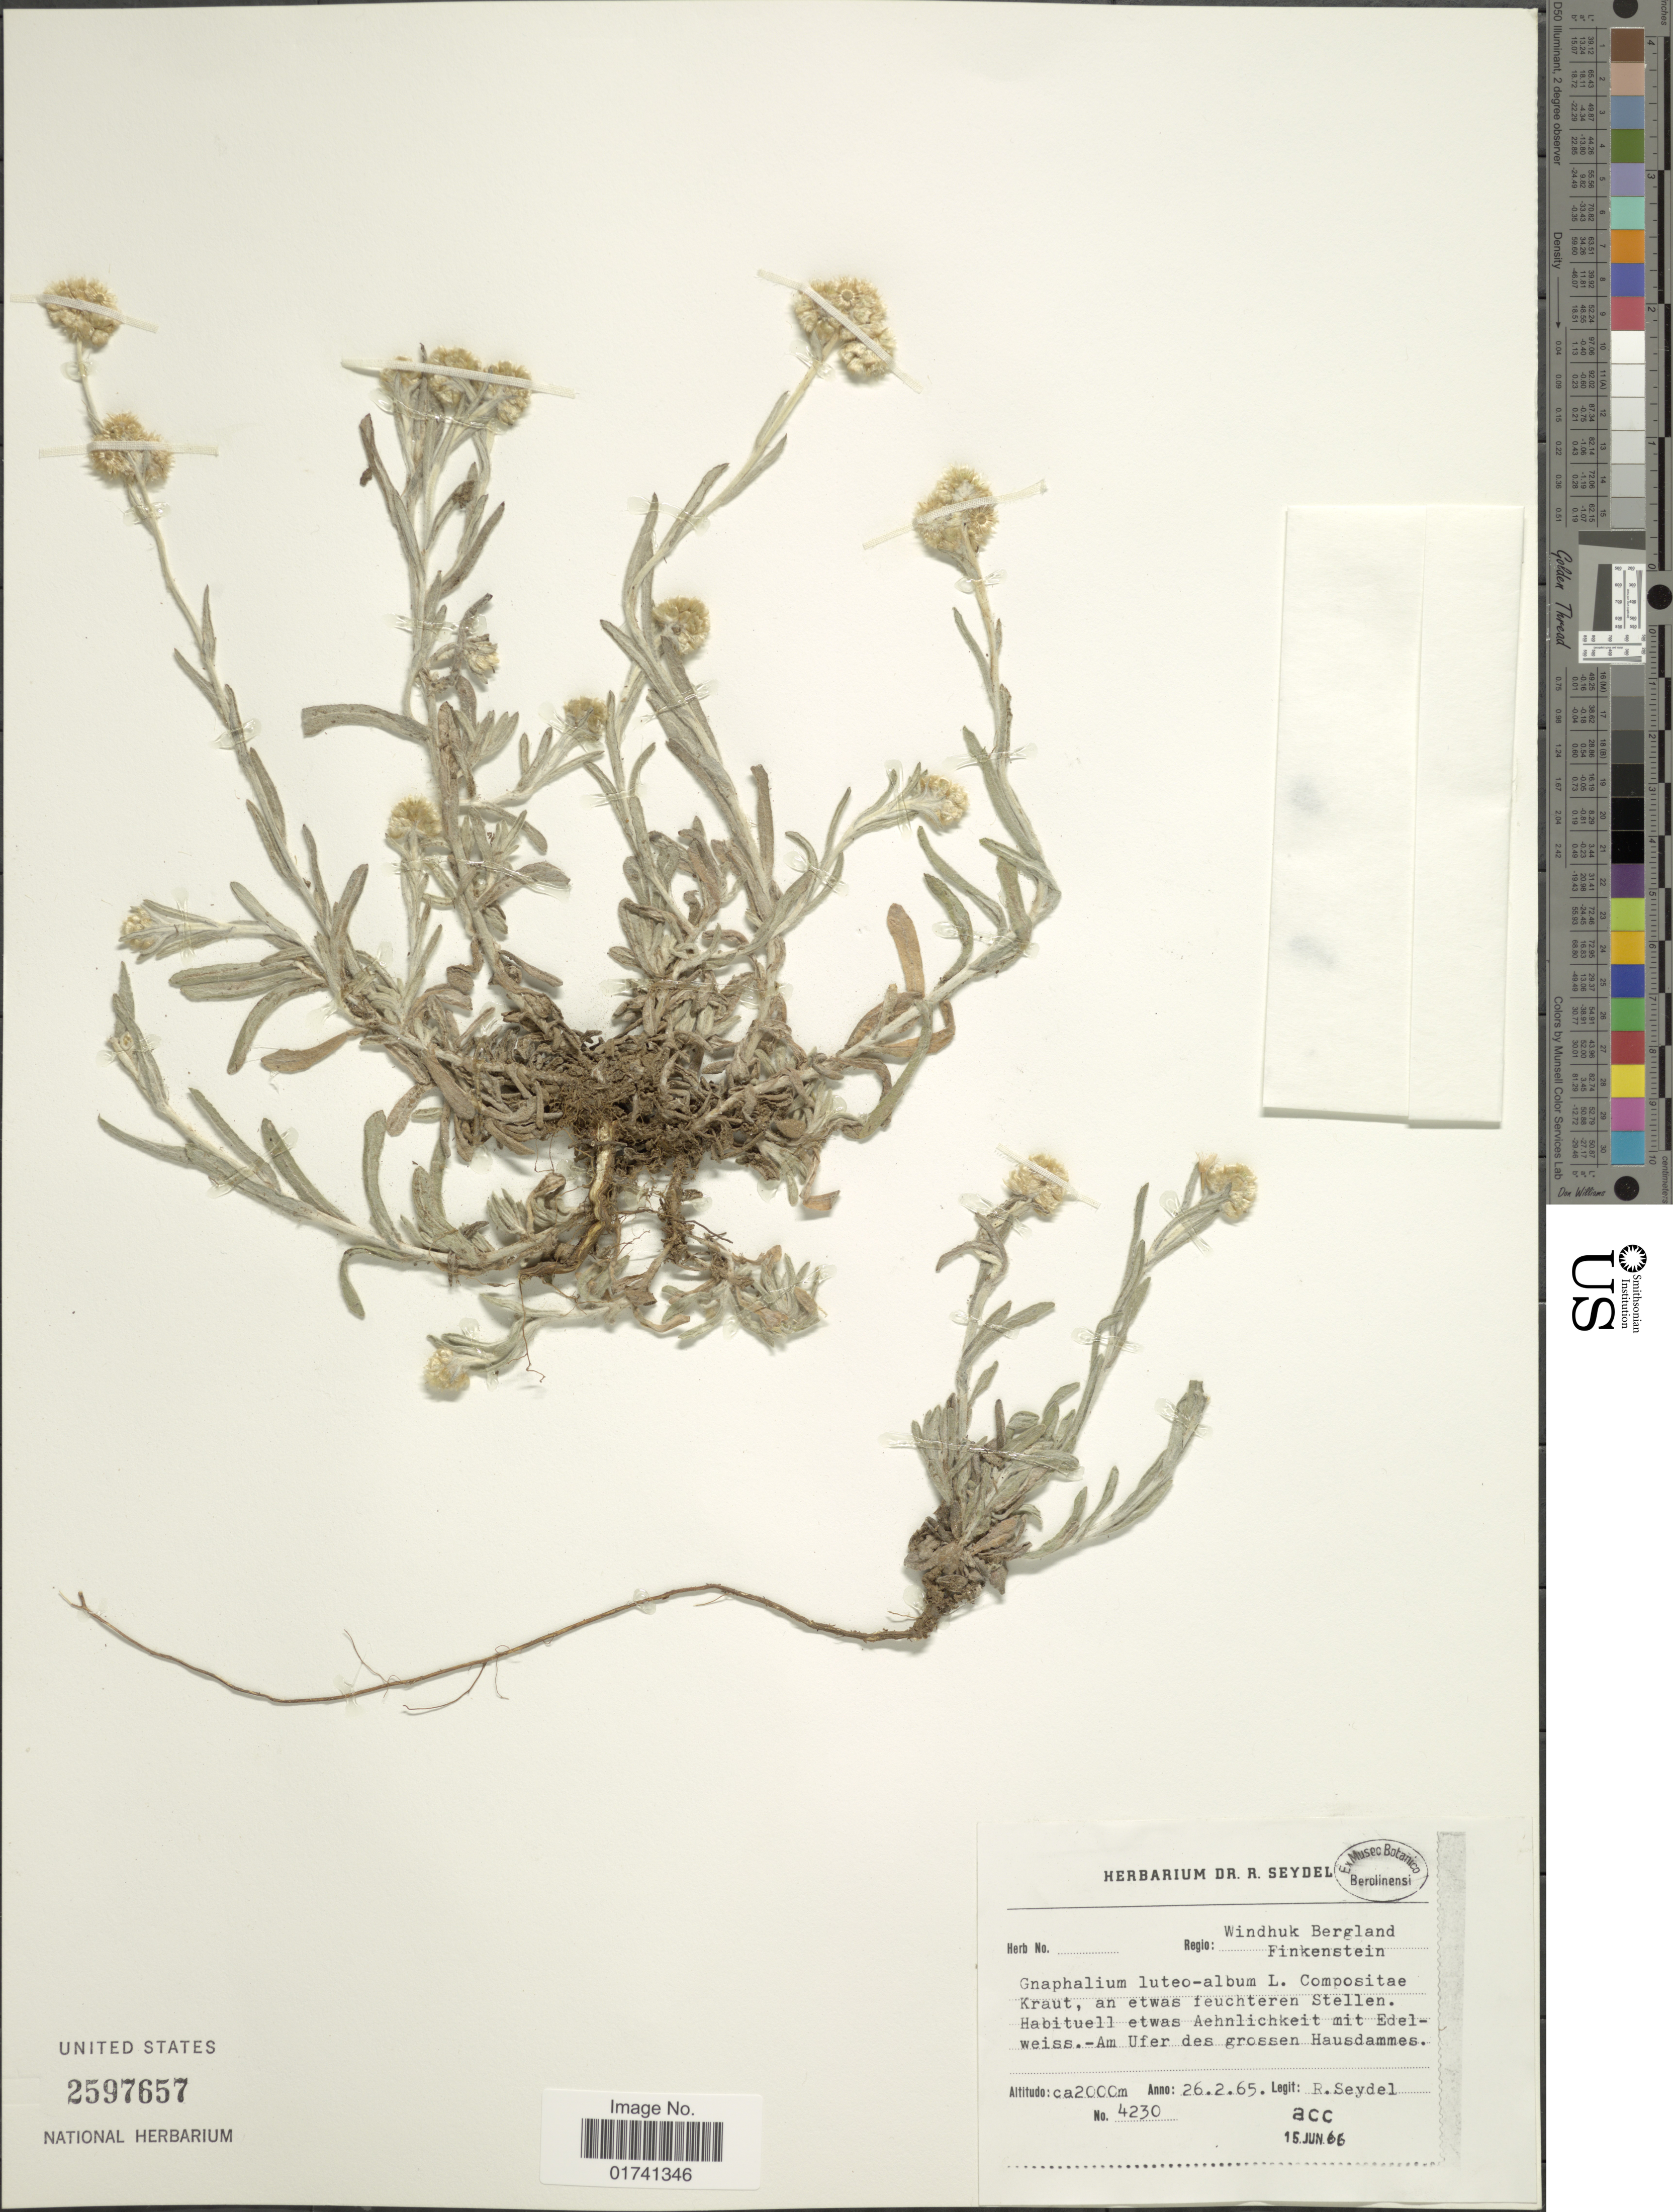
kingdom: Plantae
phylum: Tracheophyta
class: Magnoliopsida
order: Asterales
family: Asteraceae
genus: Laphangium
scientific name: Laphangium luteoalbum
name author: (L.) Tzvelev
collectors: R. Seydel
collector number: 4230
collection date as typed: Transcribed d/m/y: 26/2/65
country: Namibia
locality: Regio: Windhuk Bergland, Finkenstein, Kraut, an etwas feuchteren Stellen, Habituell etwas Aehnlichkeit mit Edelweiss, -Am Ufer des grossen Hausdammes.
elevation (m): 2000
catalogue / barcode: US 2597657